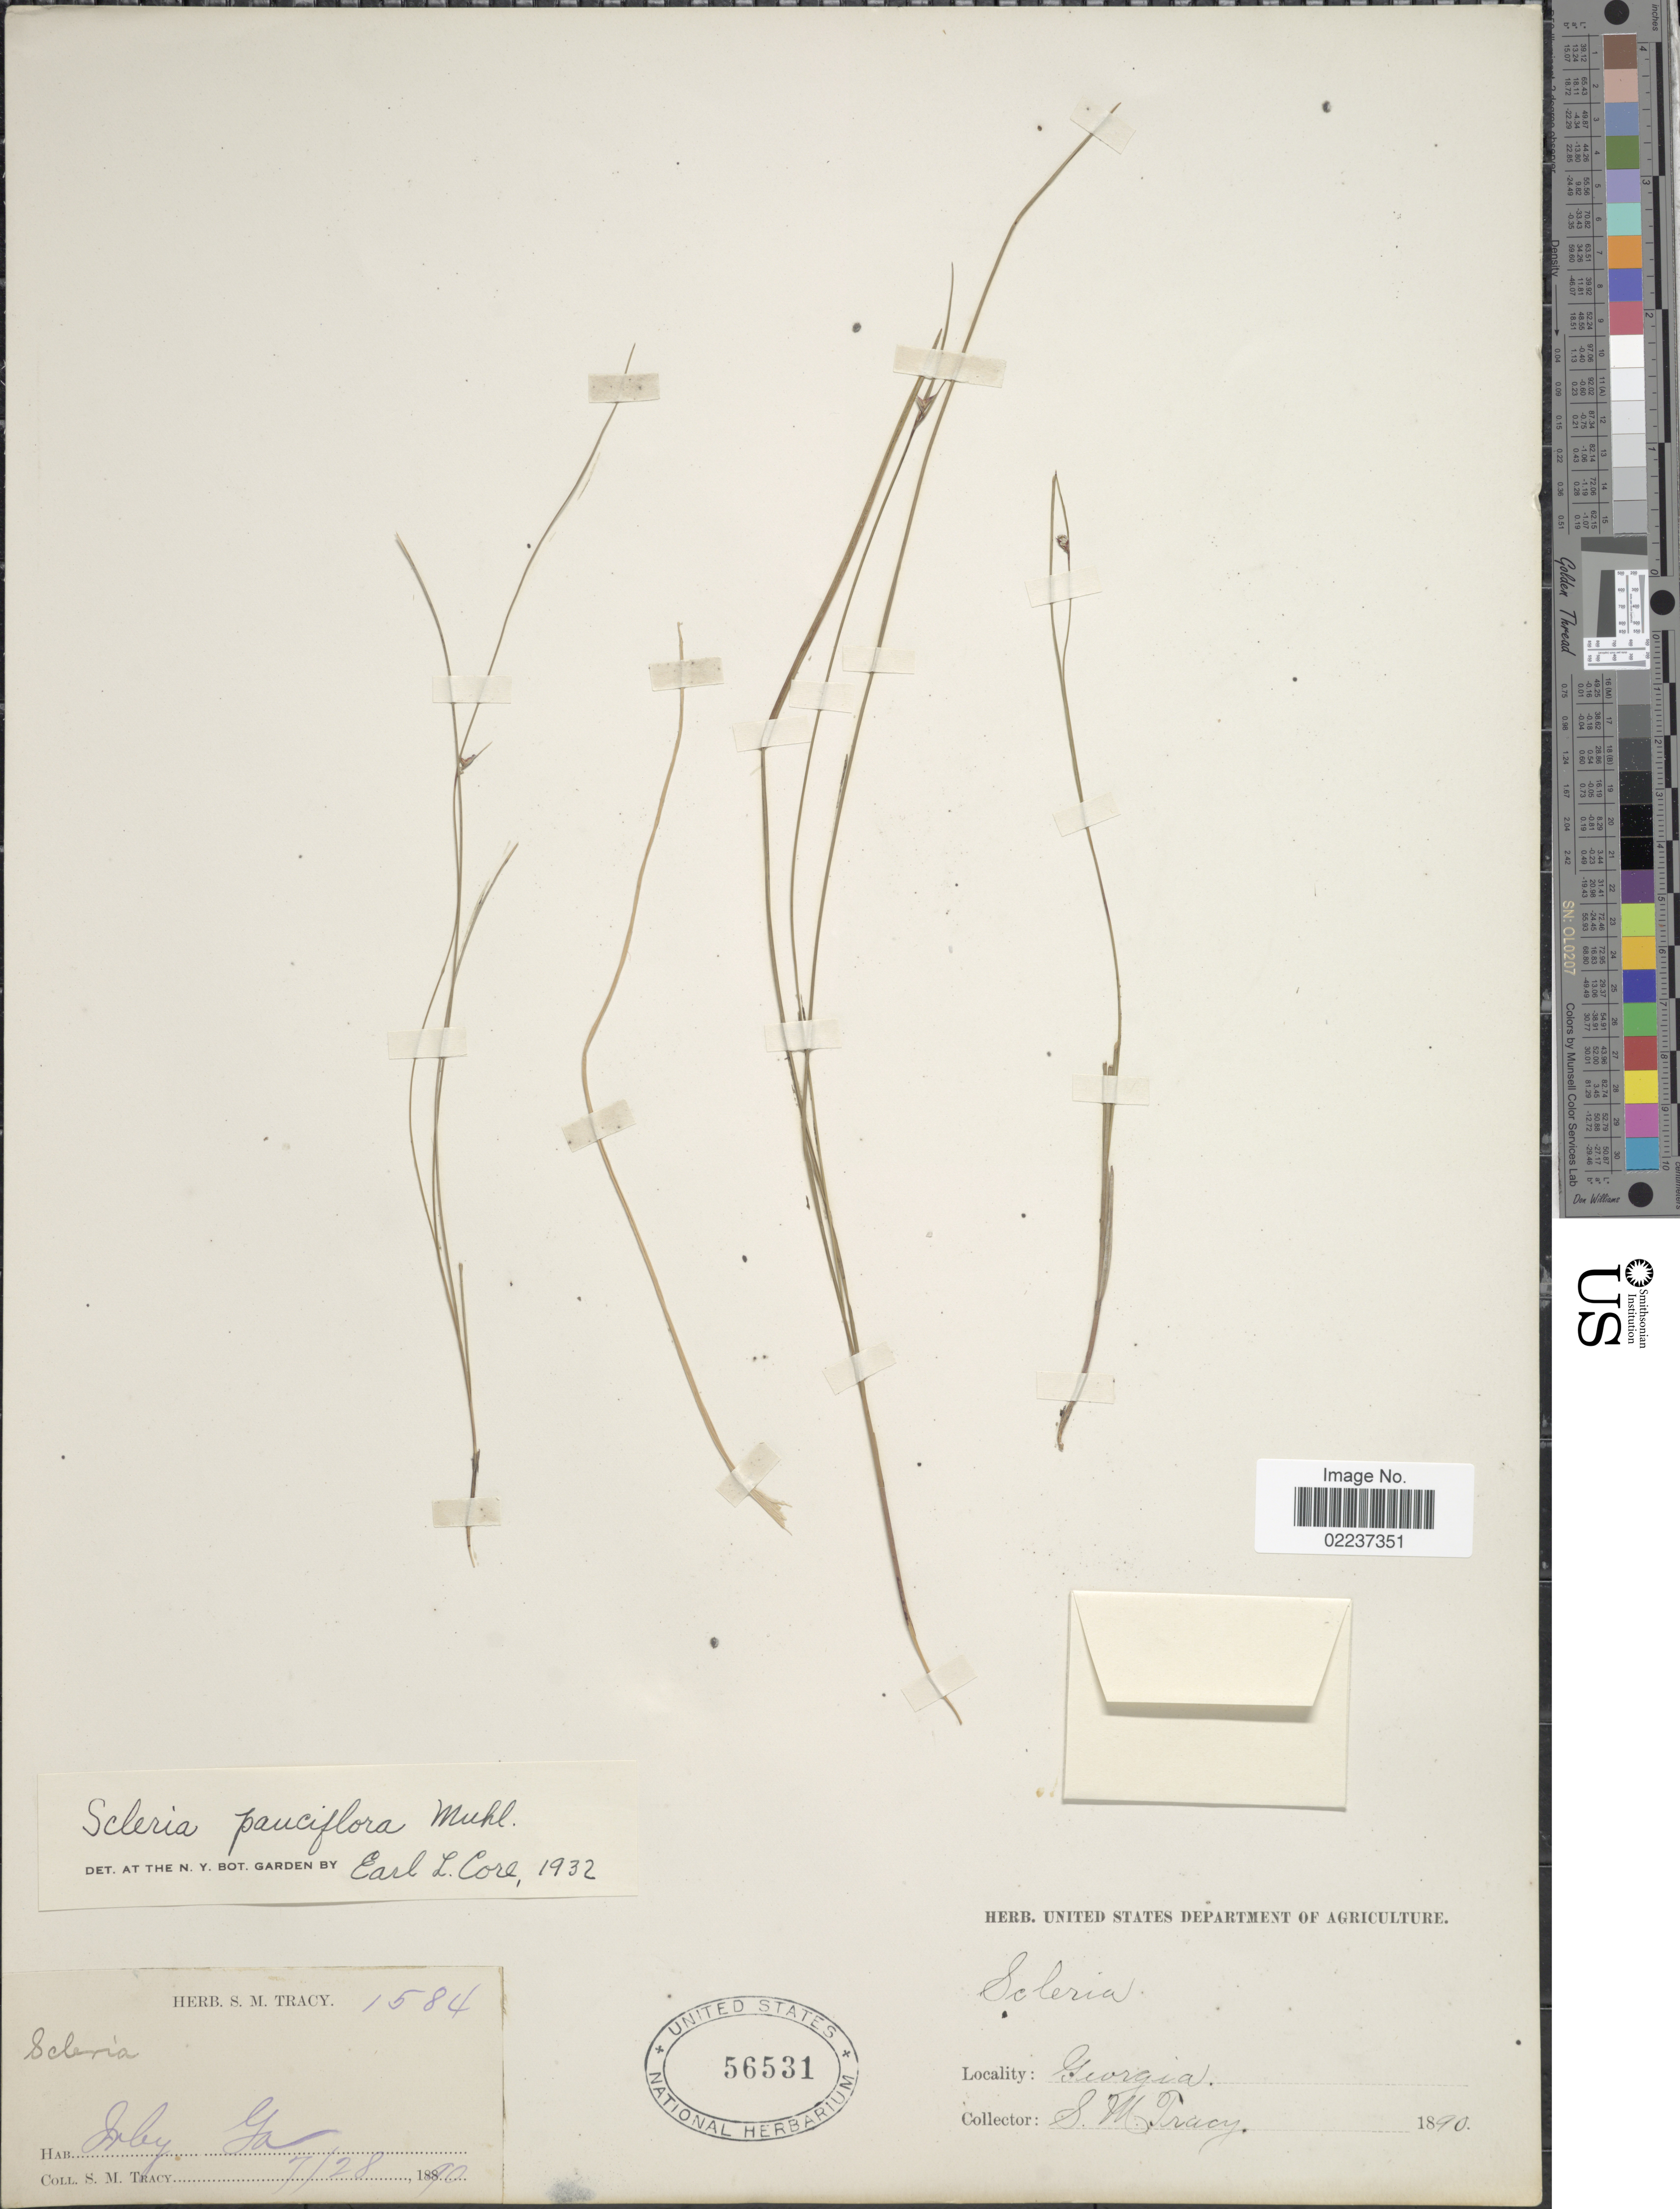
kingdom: Plantae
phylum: Tracheophyta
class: Liliopsida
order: Poales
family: Cyperaceae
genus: Scleria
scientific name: Scleria pauciflora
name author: Muhl. ex Willd.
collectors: S. M. Tracy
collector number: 1584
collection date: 1890-07-28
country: United States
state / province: Georgia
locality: Irby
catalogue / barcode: US 56531